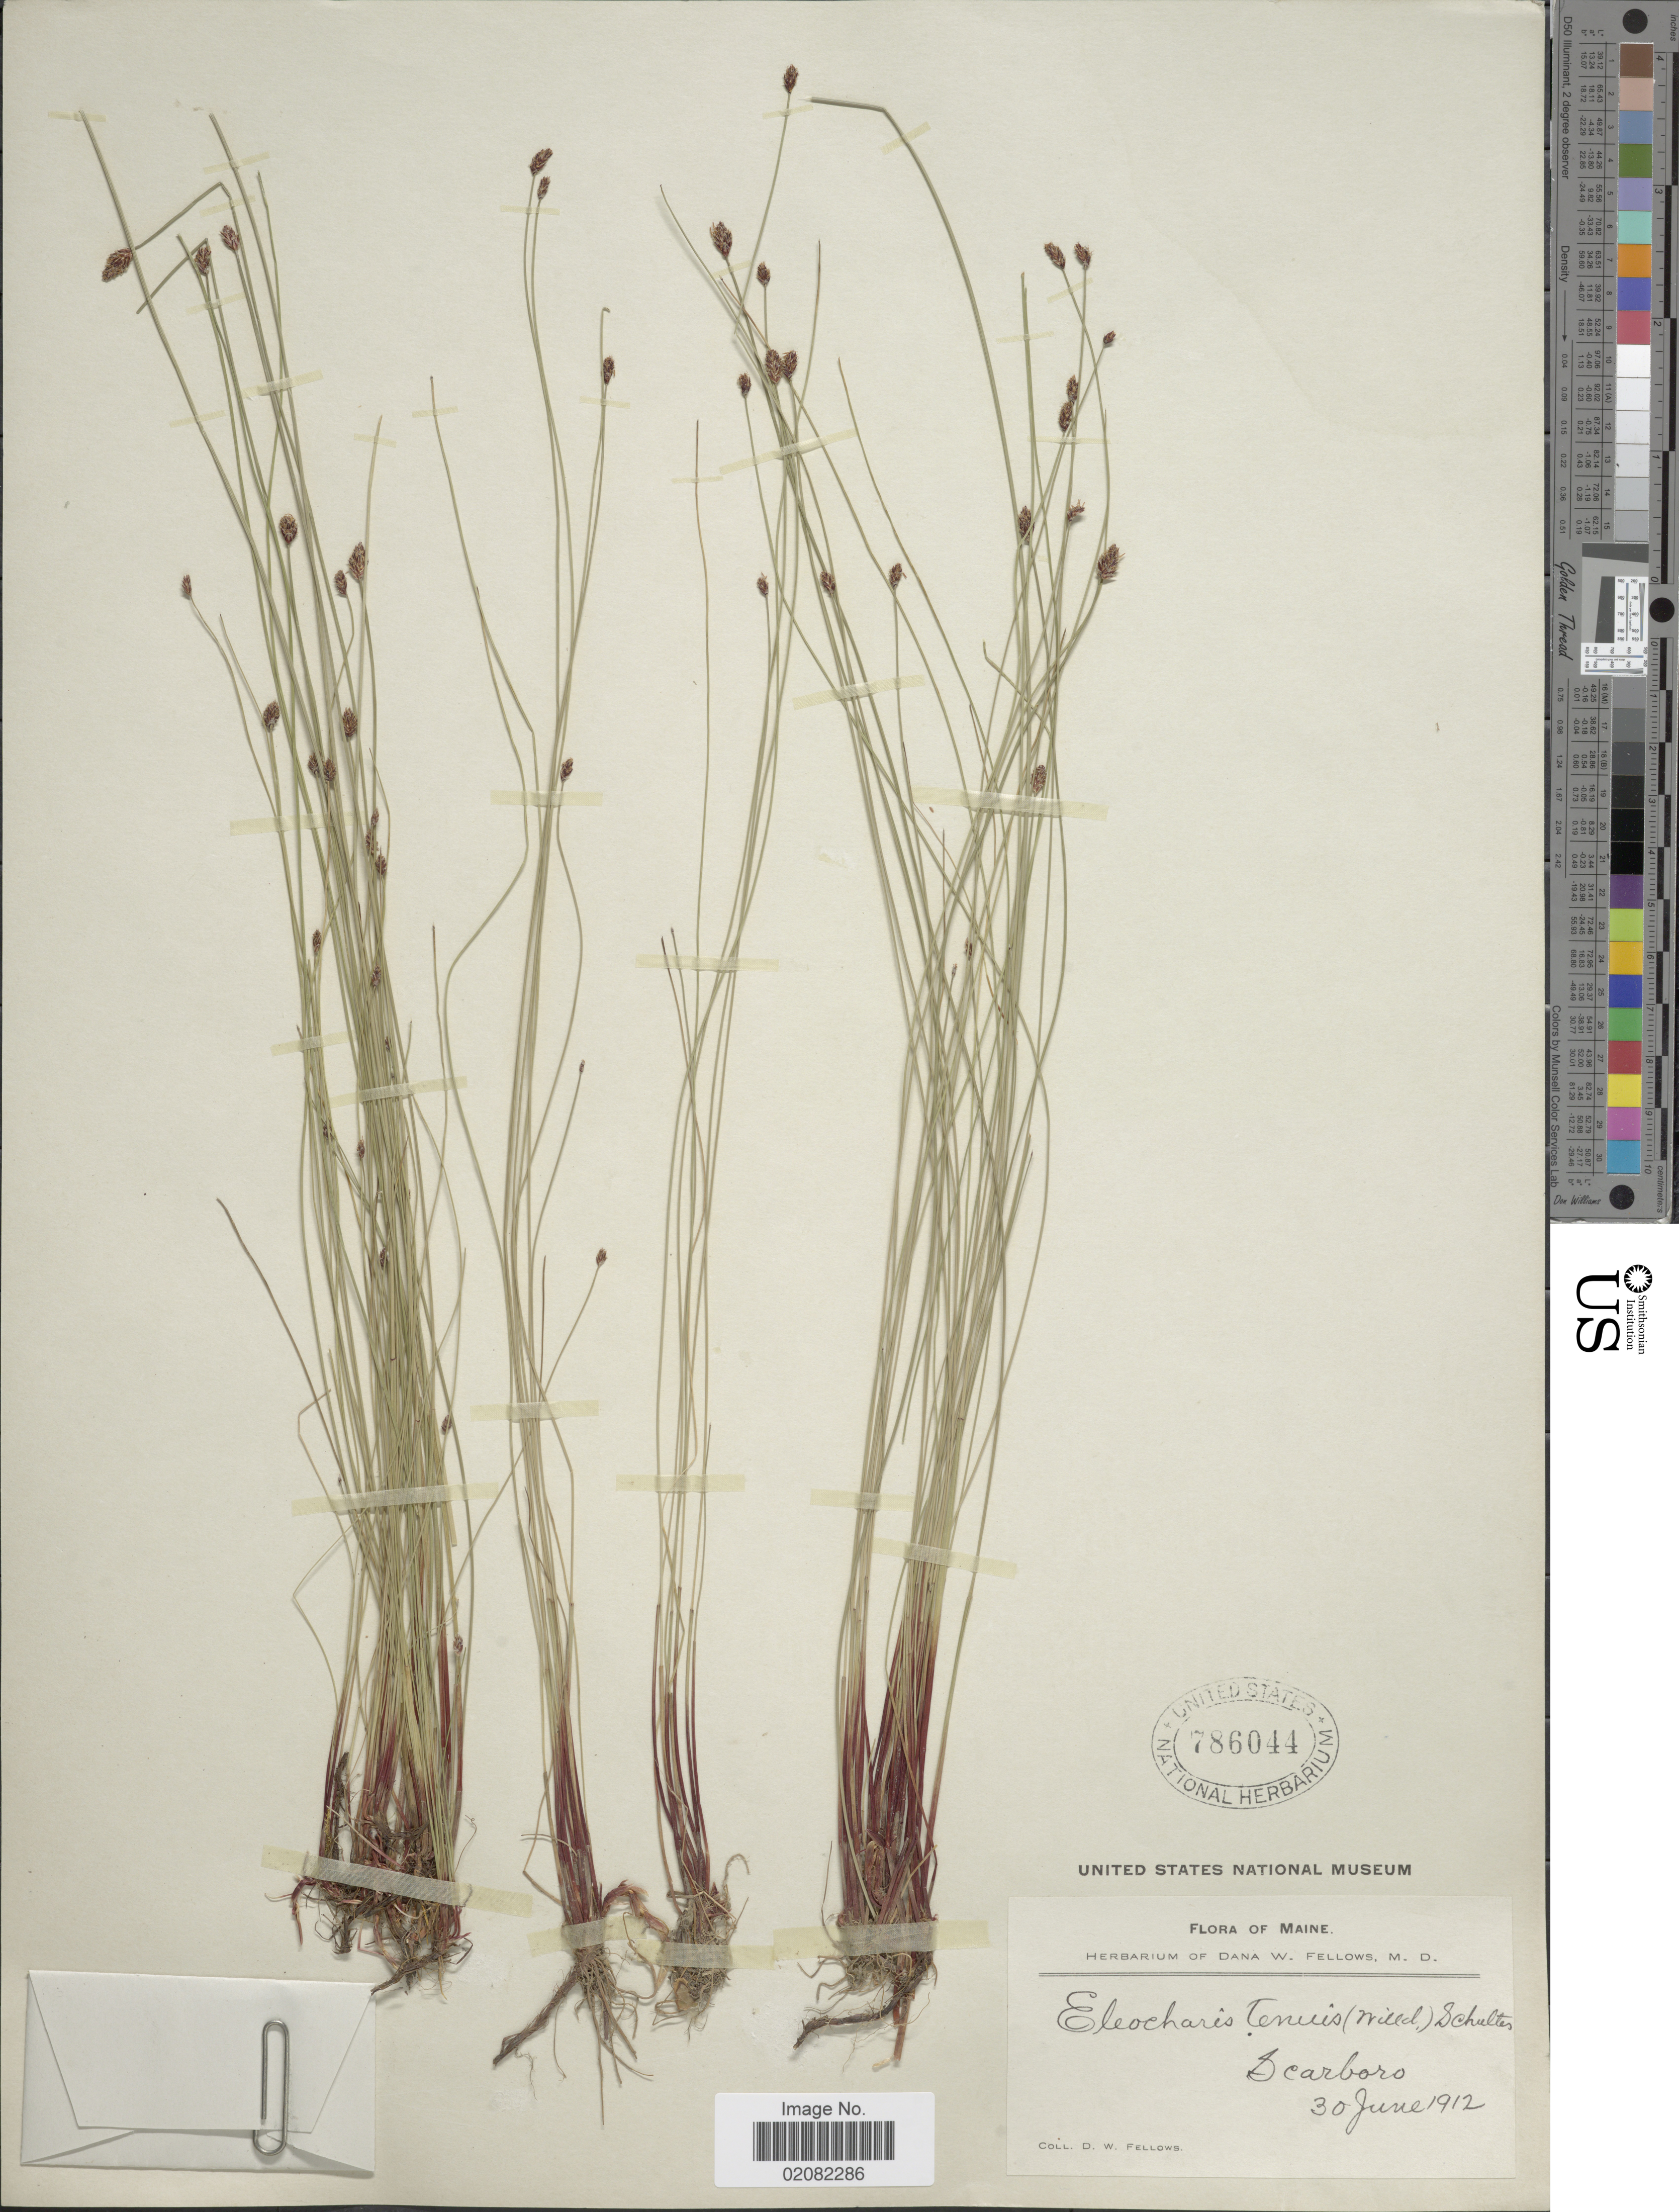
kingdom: Plantae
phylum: Tracheophyta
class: Liliopsida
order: Poales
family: Cyperaceae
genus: Eleocharis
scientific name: Eleocharis elliptica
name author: Kunth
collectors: D. W. Fellows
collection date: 1912-06-30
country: United States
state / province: Maine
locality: Scarboro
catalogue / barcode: US 786044